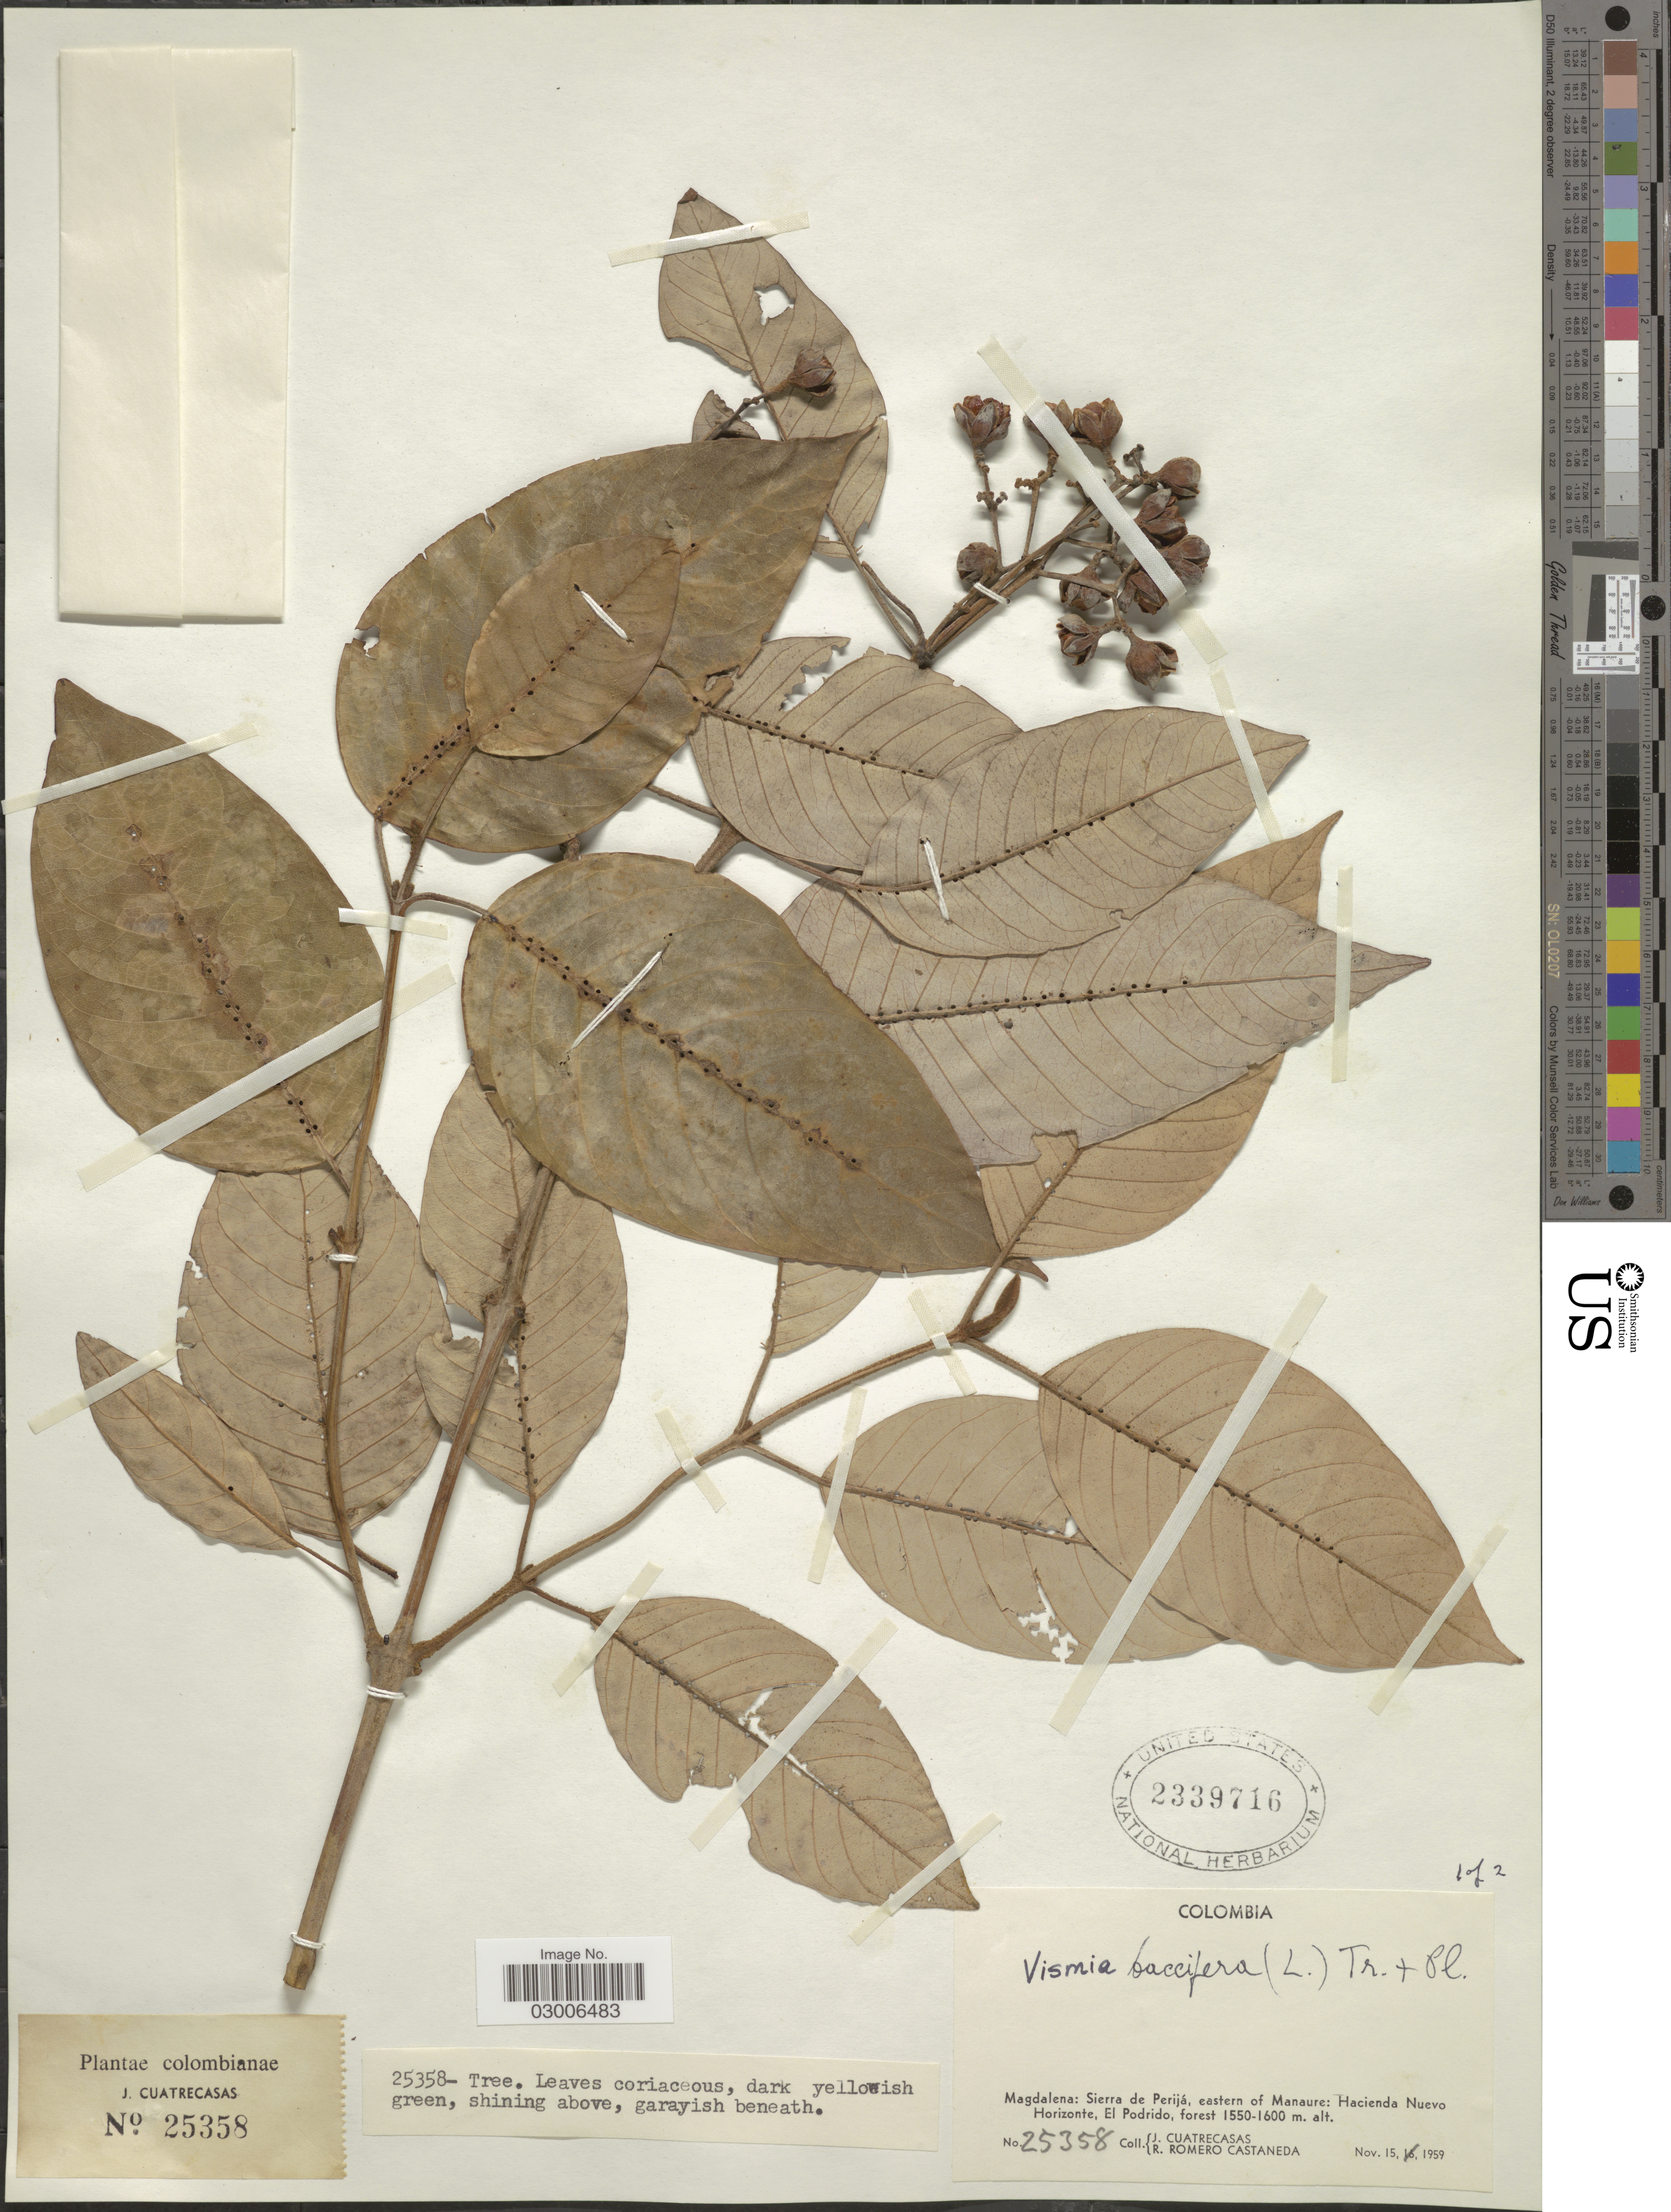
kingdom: Plantae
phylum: Tracheophyta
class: Magnoliopsida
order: Malpighiales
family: Hypericaceae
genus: Vismia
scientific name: Vismia baccifera subsp. baccifera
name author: (L.) Triana & Planch.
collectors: J. Cuatrecasas & R. Romero Castañeda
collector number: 25358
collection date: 1959-11-15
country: Colombia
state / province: Magdalena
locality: Sierra de Perijá, eastern of Manaure: Hacienda Nuevo Horizonte, El Podrido.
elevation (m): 1550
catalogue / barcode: US 2339716